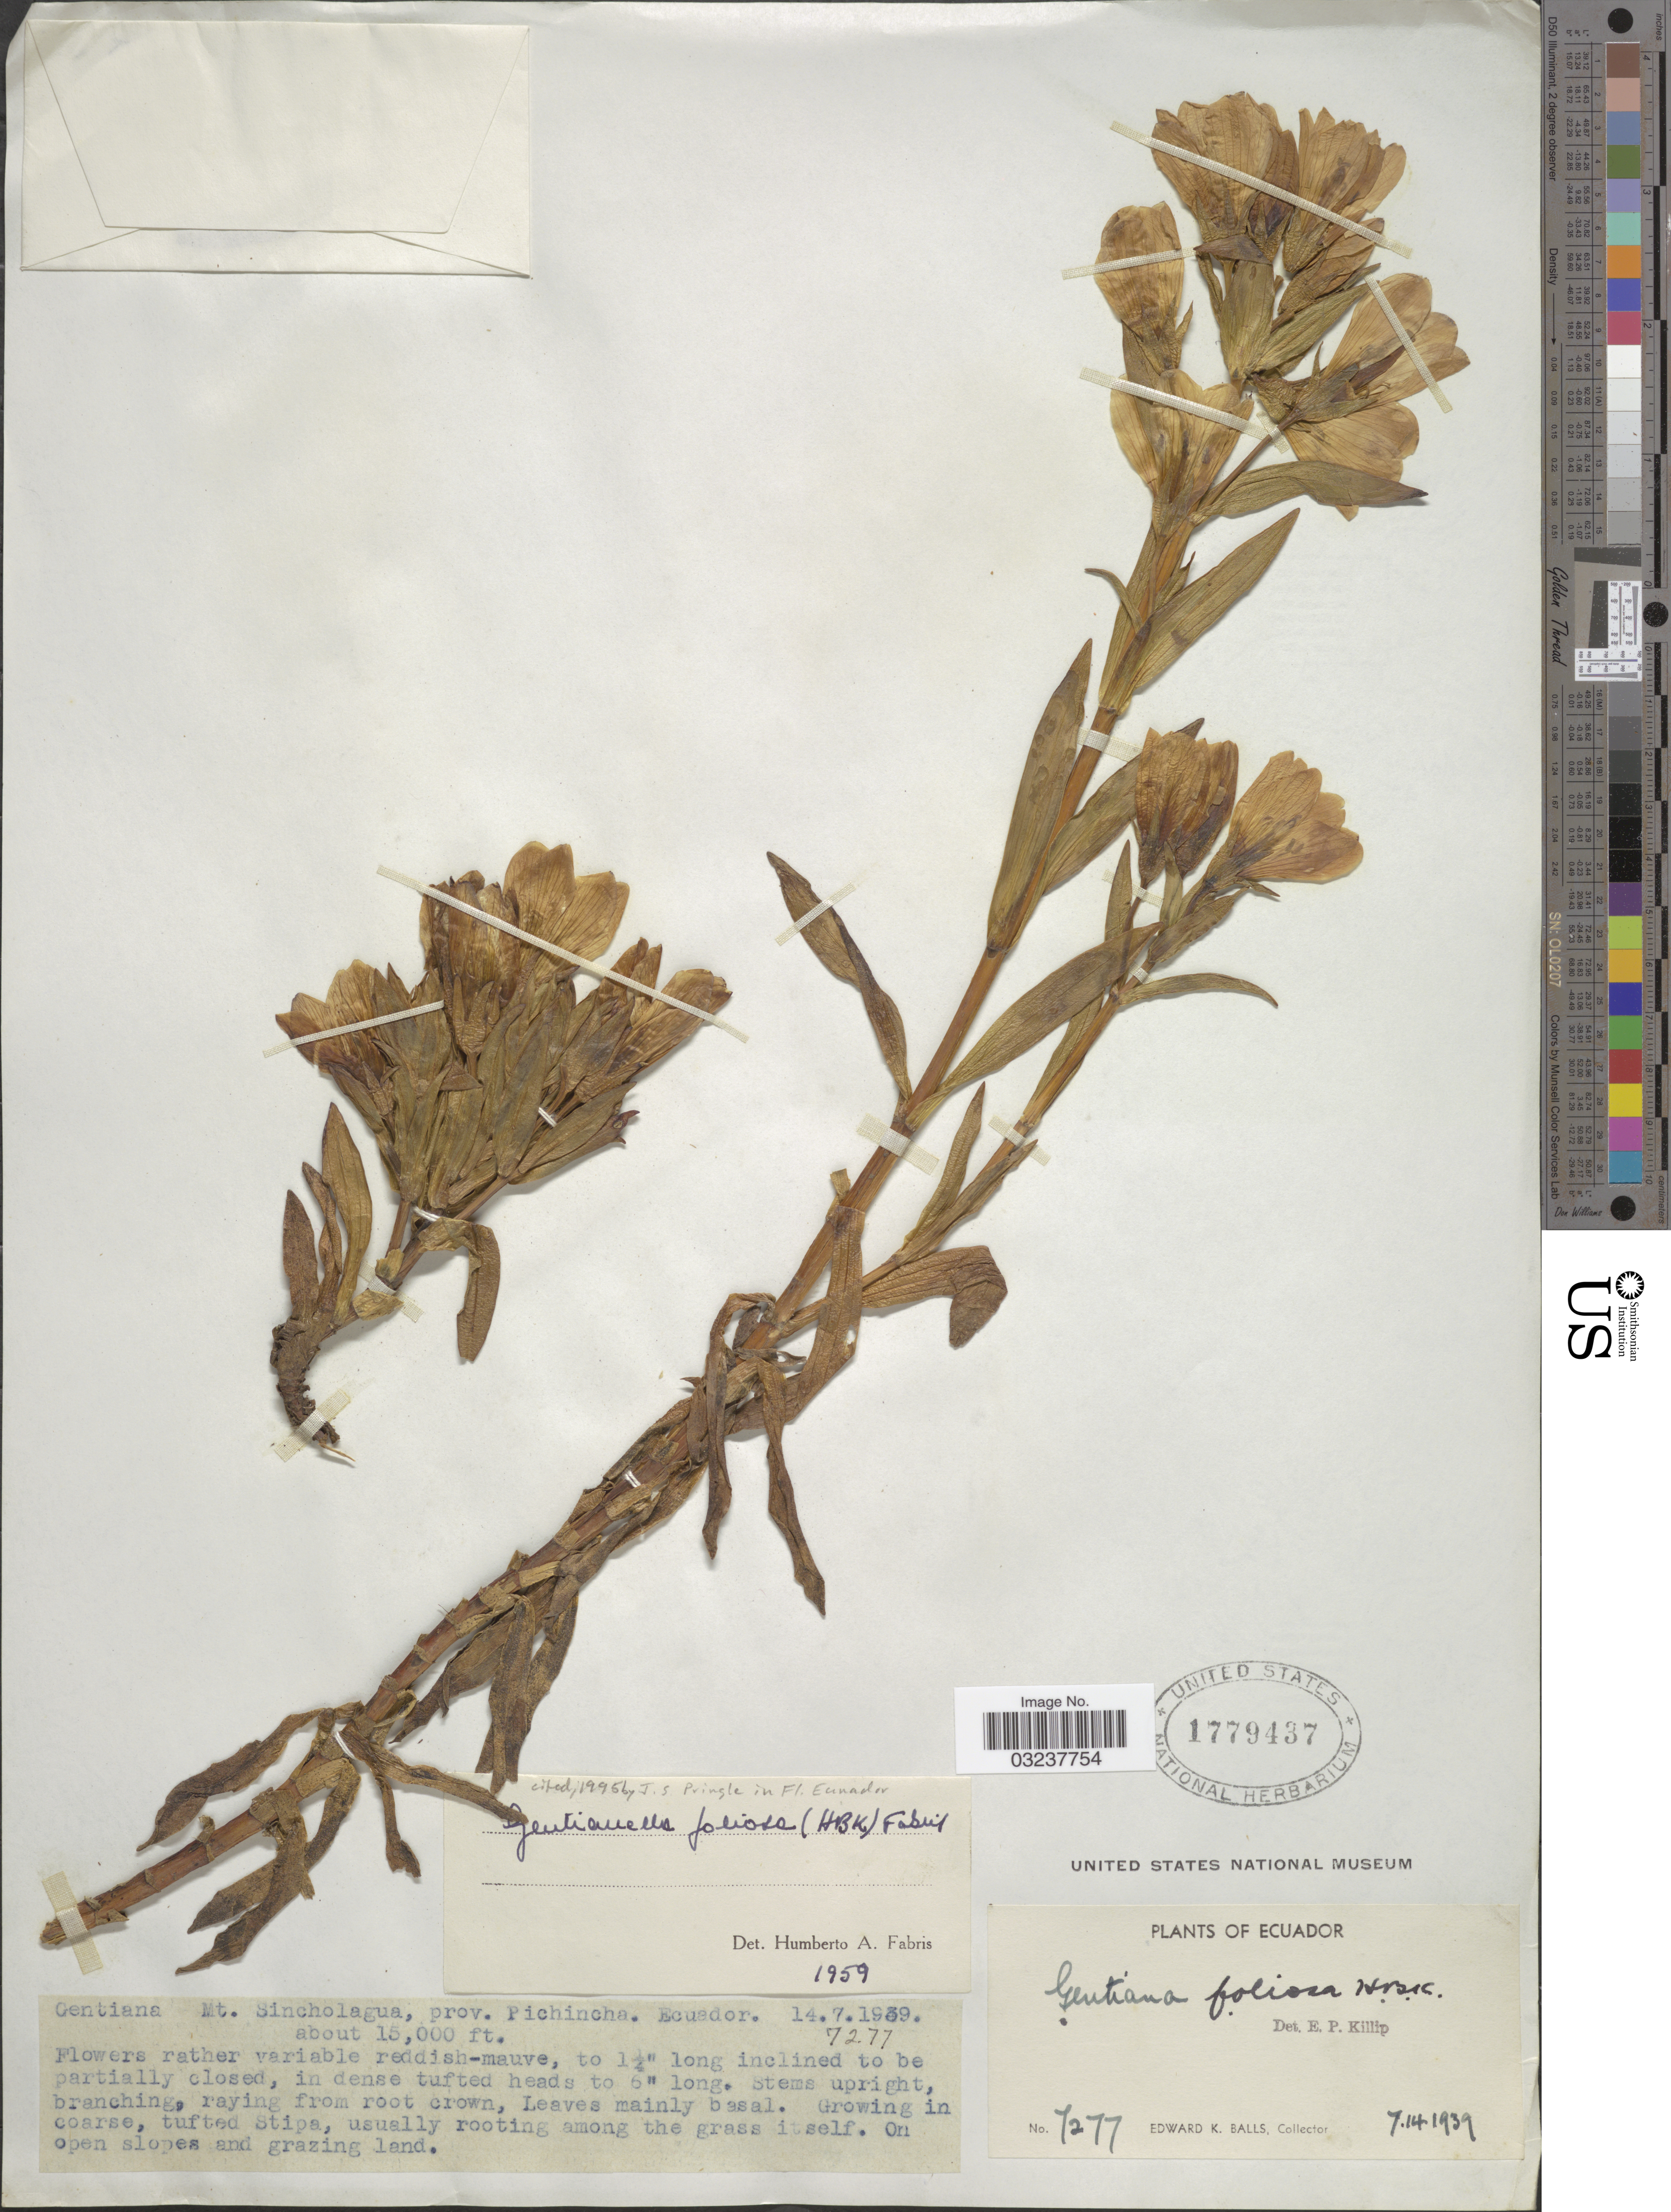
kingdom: Plantae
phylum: Tracheophyta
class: Magnoliopsida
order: Gentianales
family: Gentianaceae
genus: Gentianella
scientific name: Gentianella foliosa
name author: (Kunth) Fabris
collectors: E. K. Balls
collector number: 7277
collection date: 1939-07-14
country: Ecuador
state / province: Pichincha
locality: Mt. Sincholagua.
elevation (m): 4572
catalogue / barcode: US 1779437